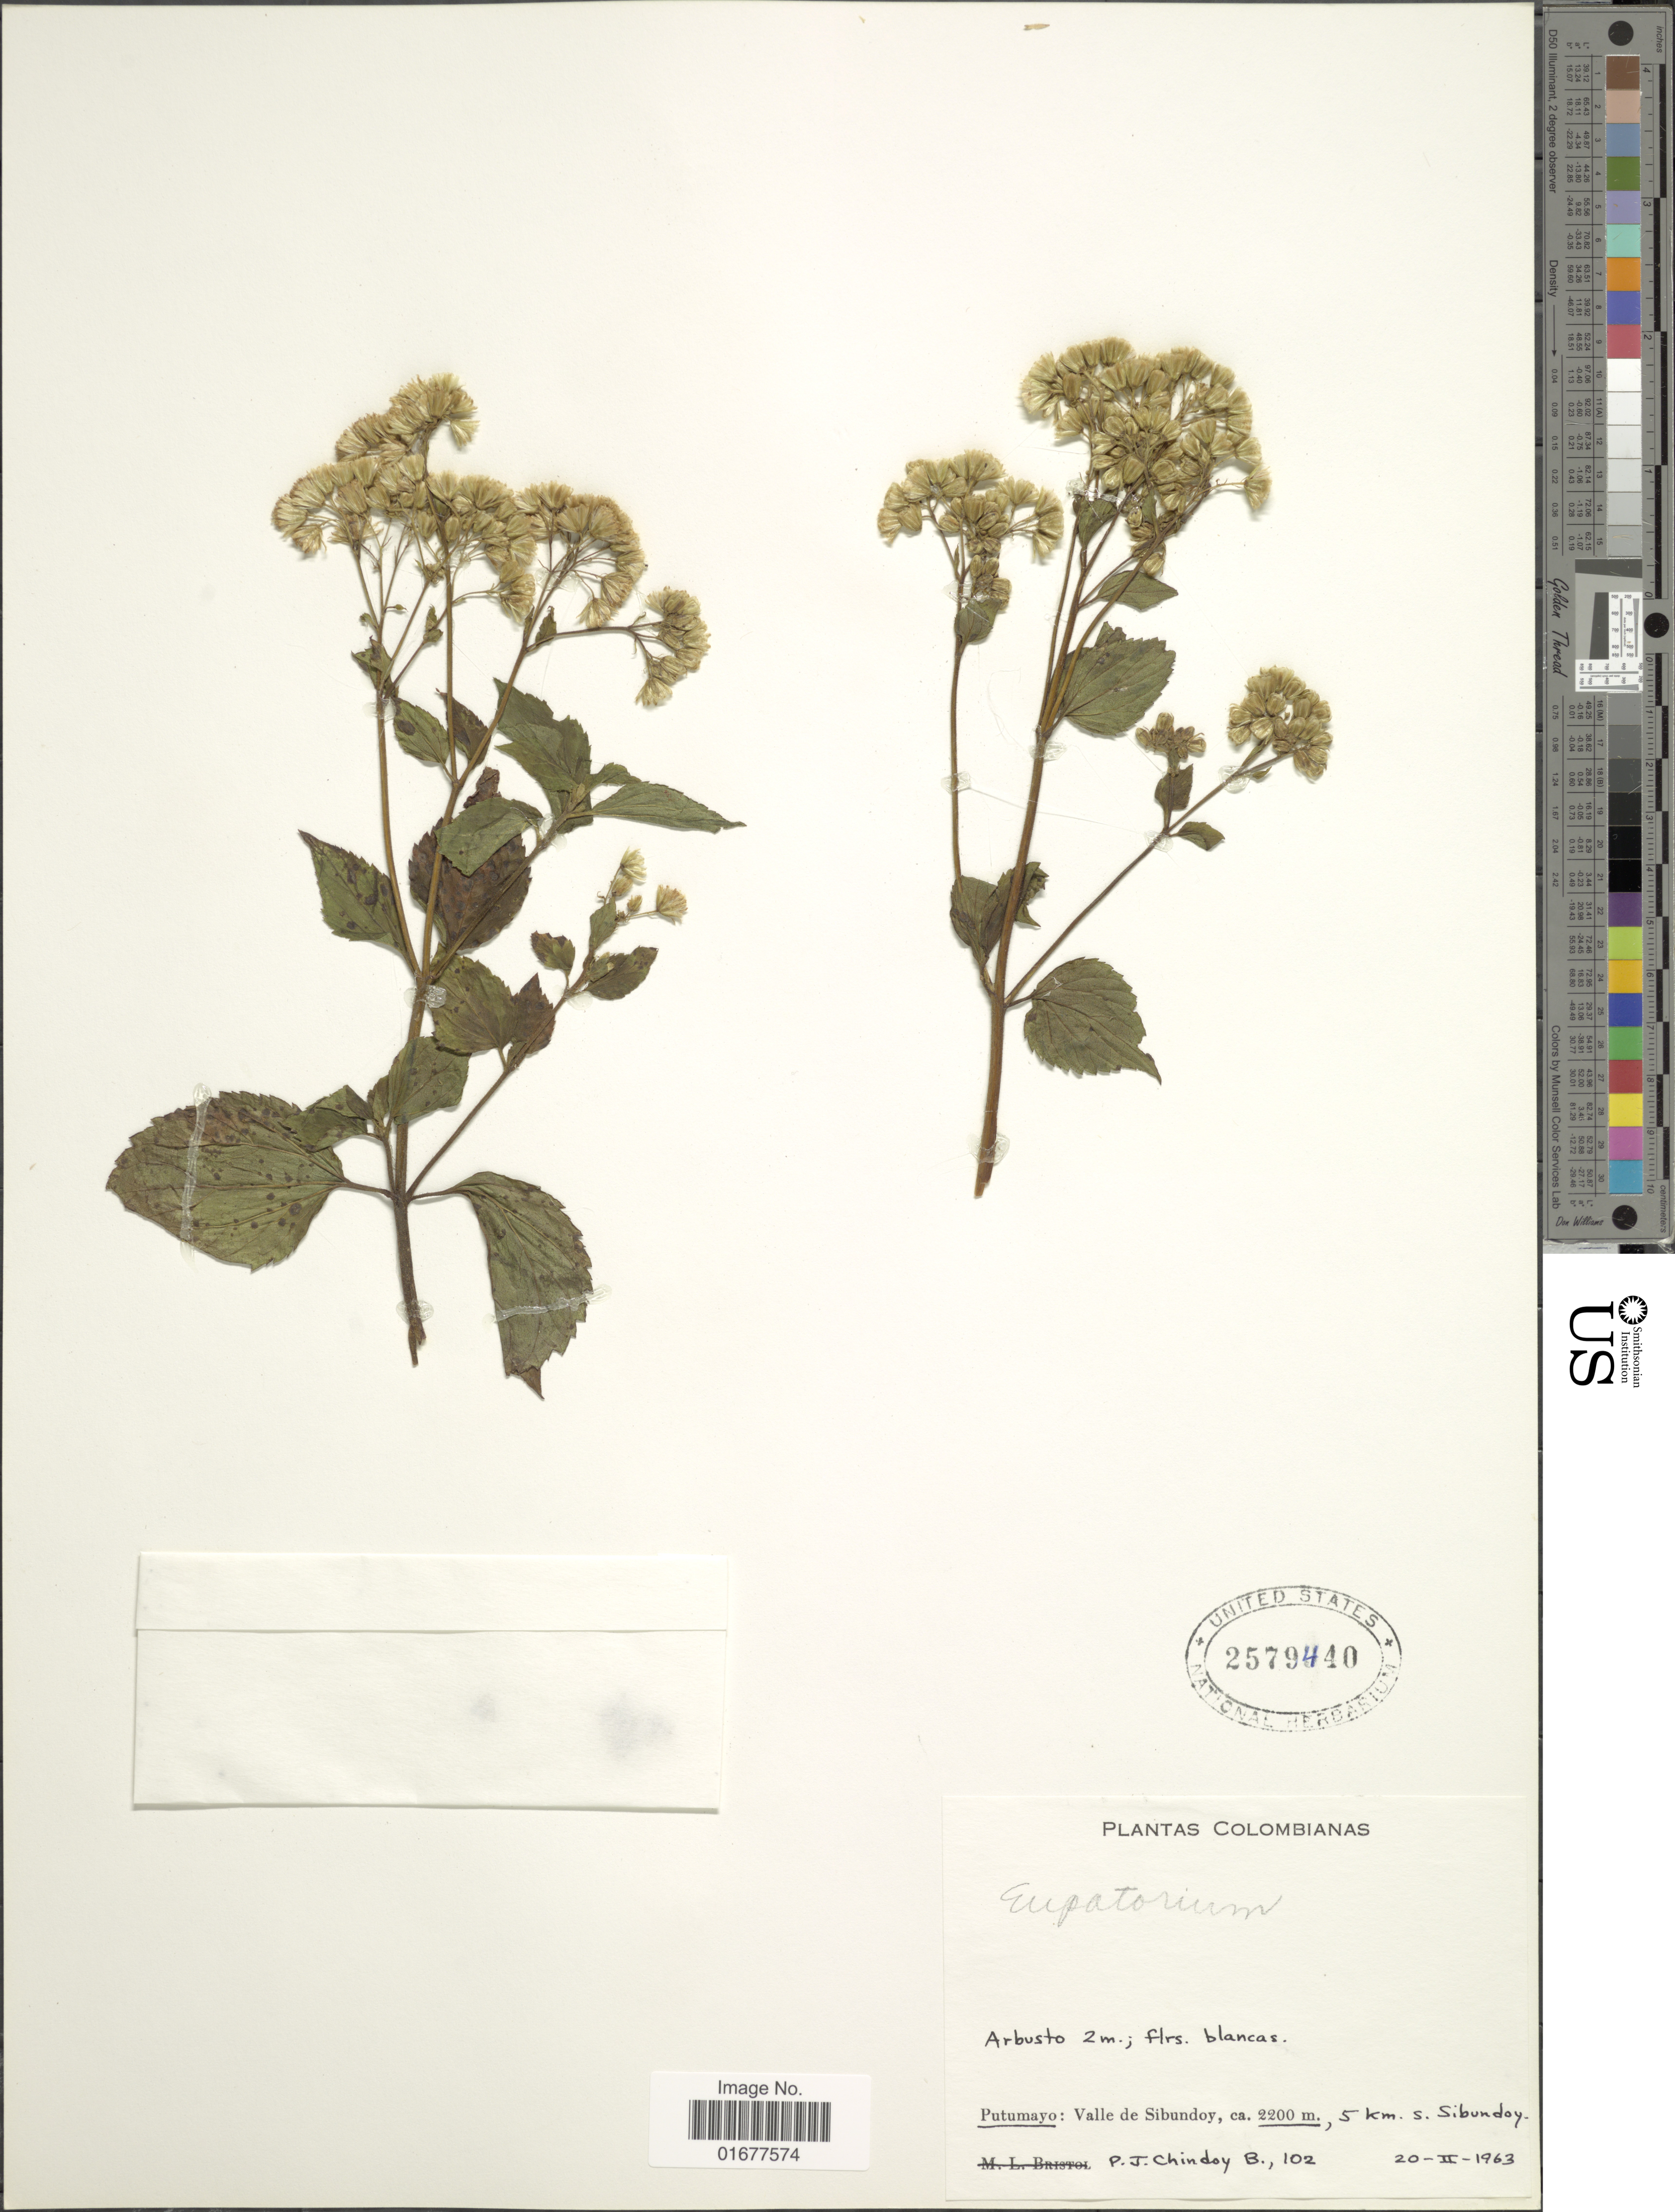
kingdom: Plantae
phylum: Tracheophyta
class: Magnoliopsida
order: Asterales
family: Asteraceae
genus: Ageratina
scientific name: Ageratina sodiroi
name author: (Hieron.) R.M. King & H. Rob.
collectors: P. Chindoy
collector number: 102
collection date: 1963-02-20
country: Colombia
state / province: Putumayo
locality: Valle de Sibundoy, 5 Km. S. Sibundoy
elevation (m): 2200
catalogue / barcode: US 2579440